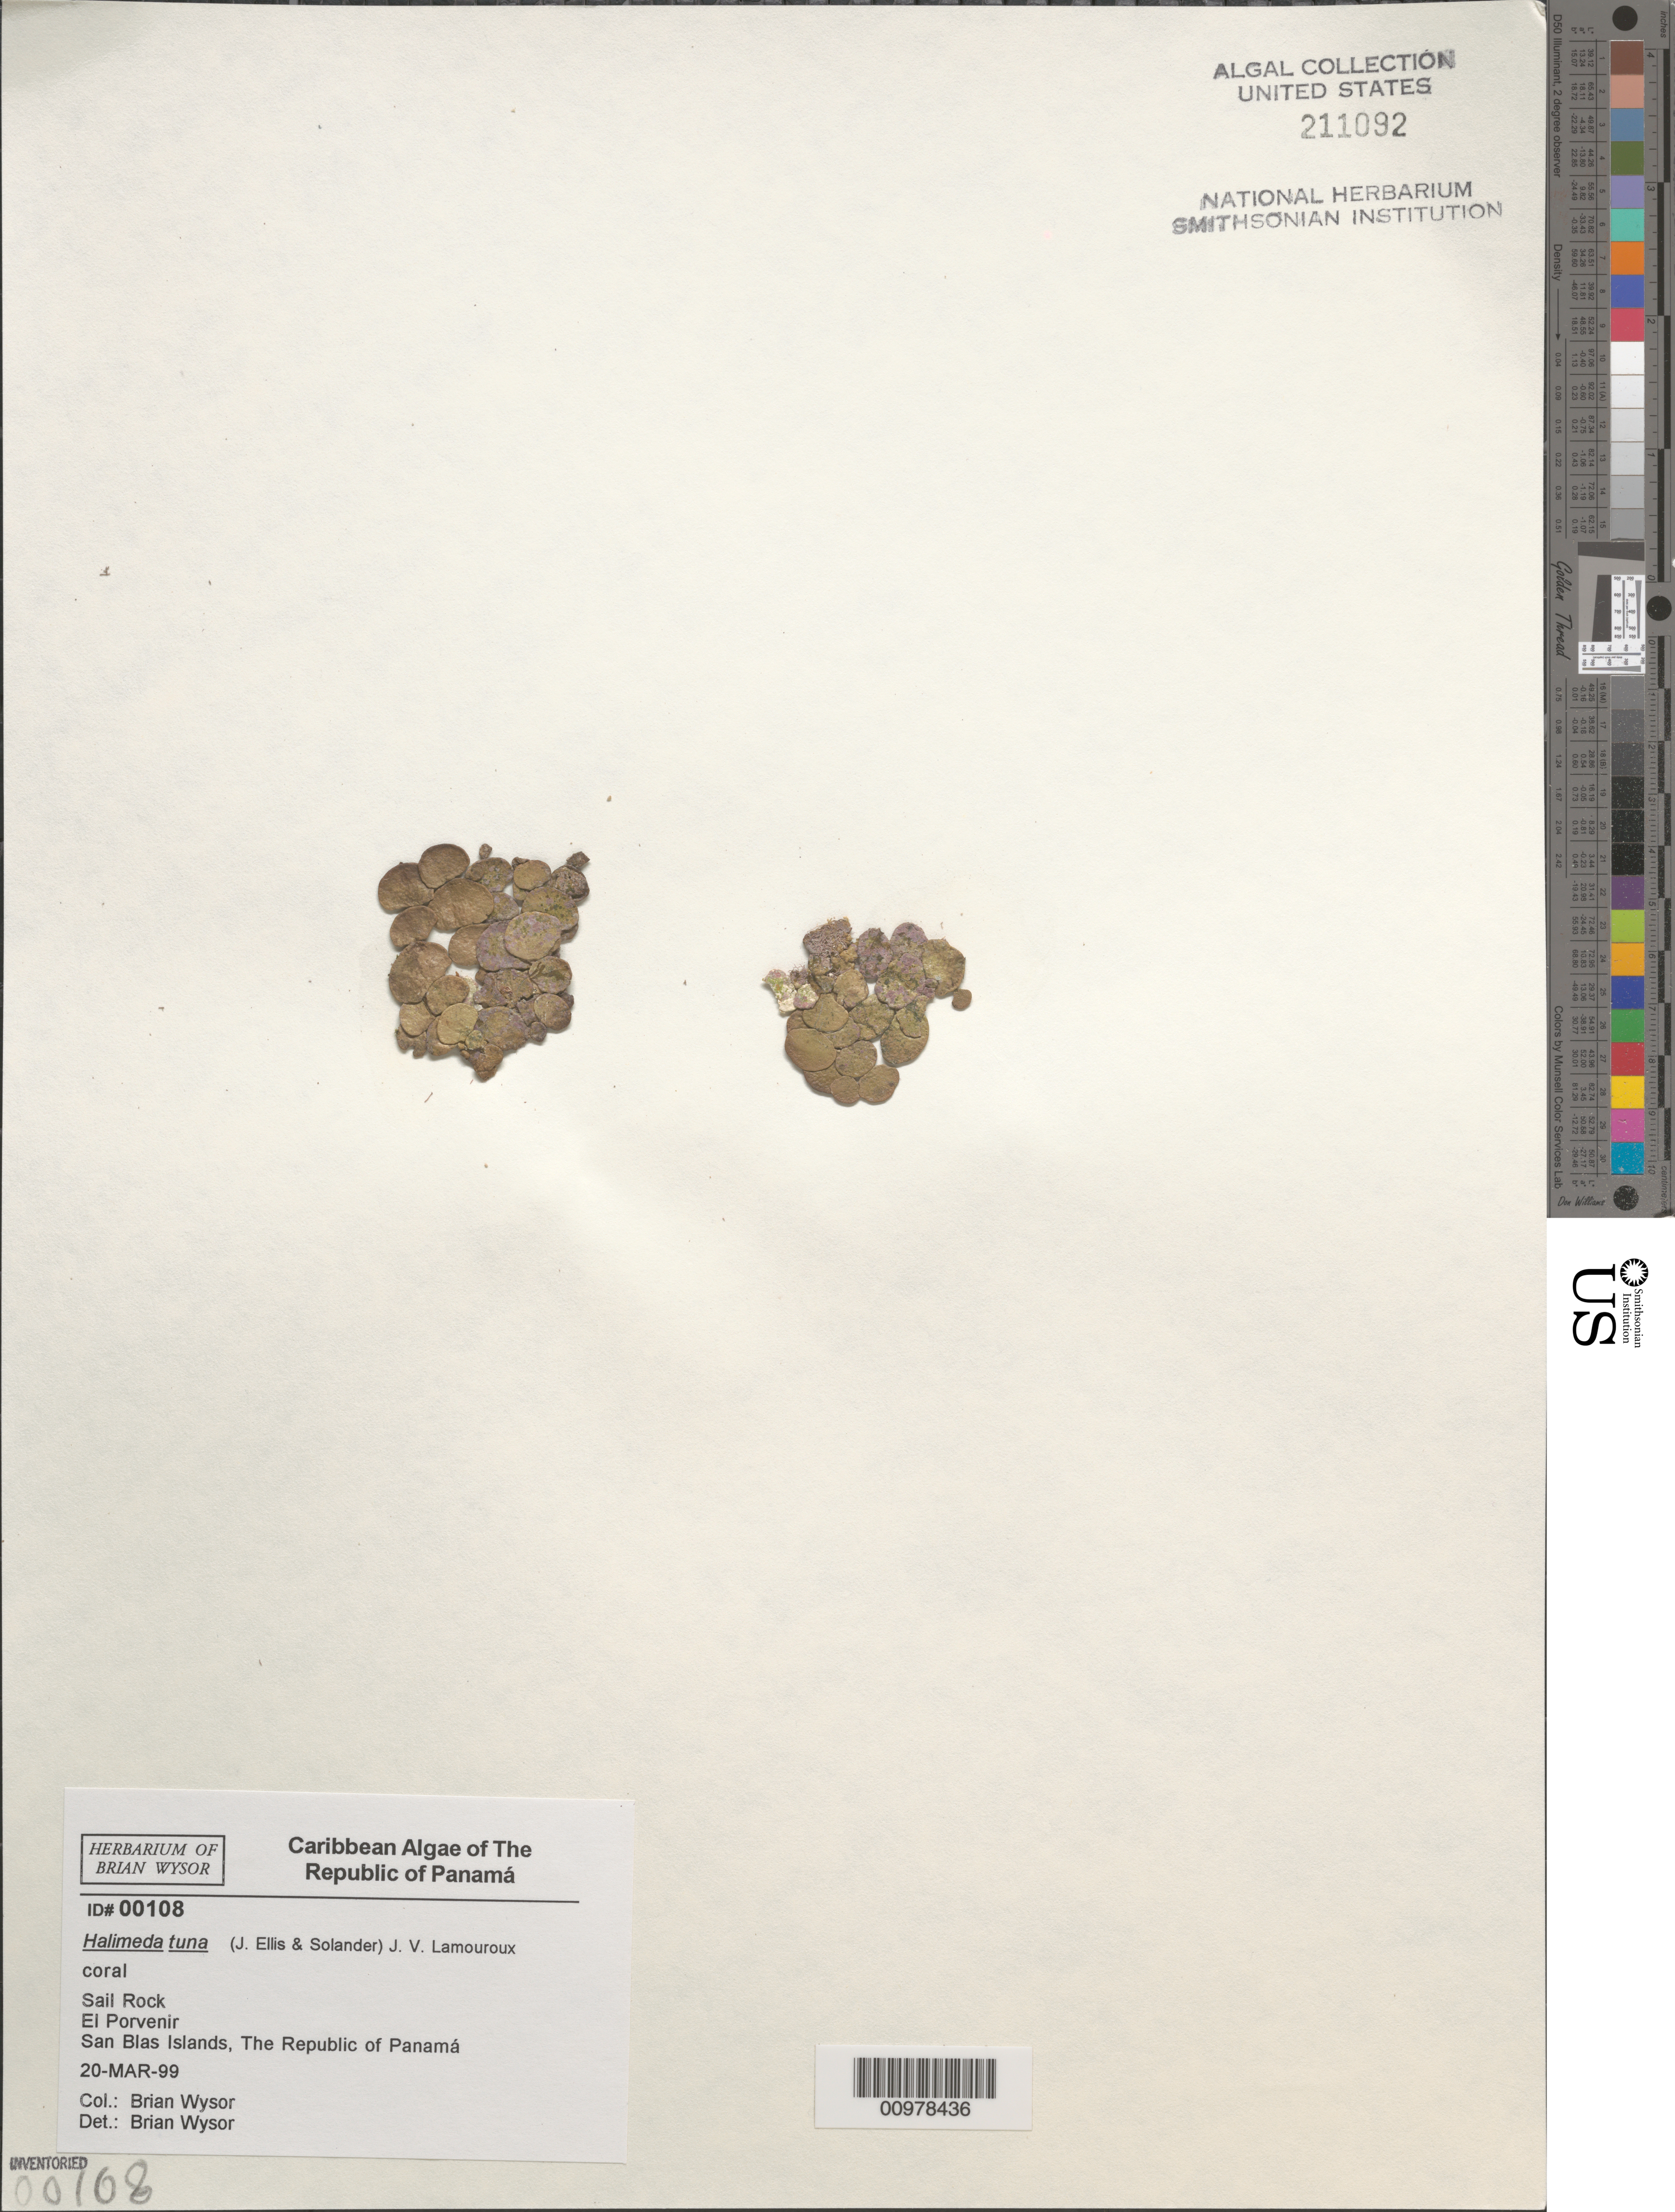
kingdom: Plantae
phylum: Chlorophyta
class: Ulvophyceae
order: Bryopsidales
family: Halimedaceae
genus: Halimeda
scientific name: Halimeda tuna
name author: (J. Ellis & Sol.) J.V.Lamouroux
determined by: Wysor, B.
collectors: B. Wysor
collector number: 00108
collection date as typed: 20 Mar 1999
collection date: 1999-03-20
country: Panama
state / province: Kuna Yala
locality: Sail Rock, El Porvenir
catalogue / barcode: US 211092